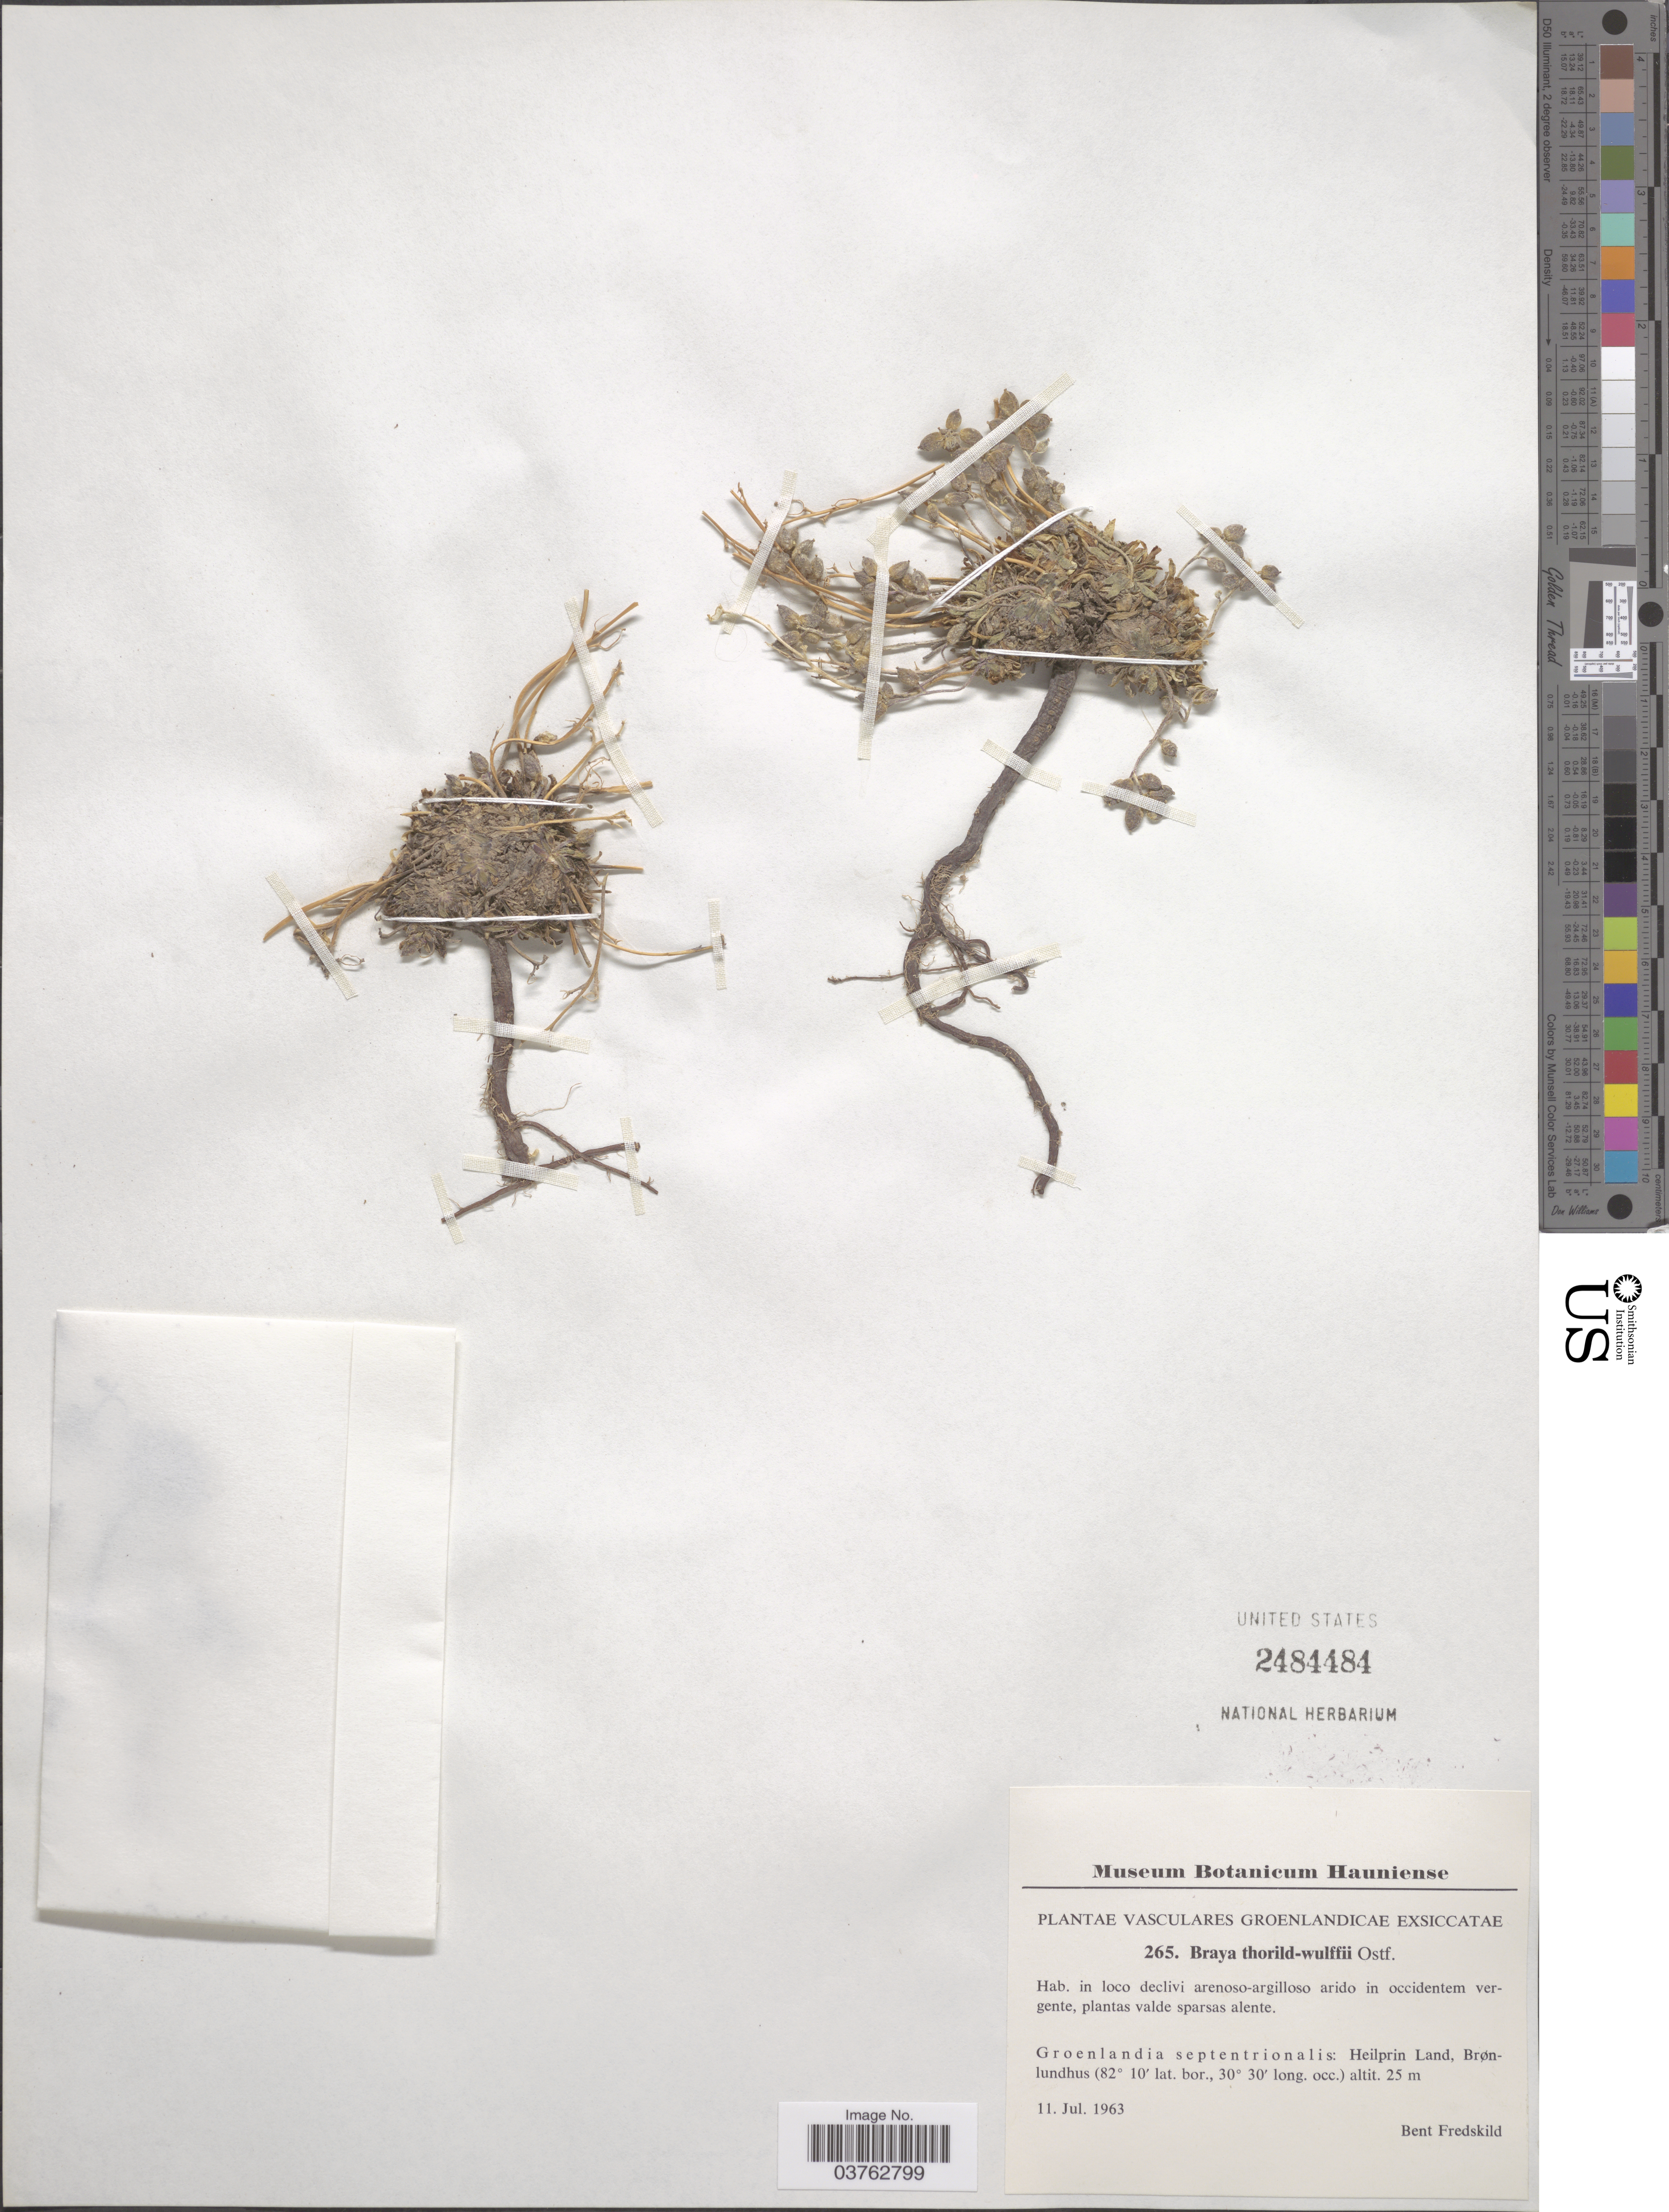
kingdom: Plantae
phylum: Tracheophyta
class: Magnoliopsida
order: Brassicales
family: Brassicaceae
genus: Braya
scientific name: Braya thorild-wulffii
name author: Ostenf.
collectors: B. Fredskild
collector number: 265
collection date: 1963-07-11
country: Greenland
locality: Vasculares Groenlandicae. Groenlandia septentrionalis: Heilprin Land, Brønlundhus.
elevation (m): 25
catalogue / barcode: US 2484484